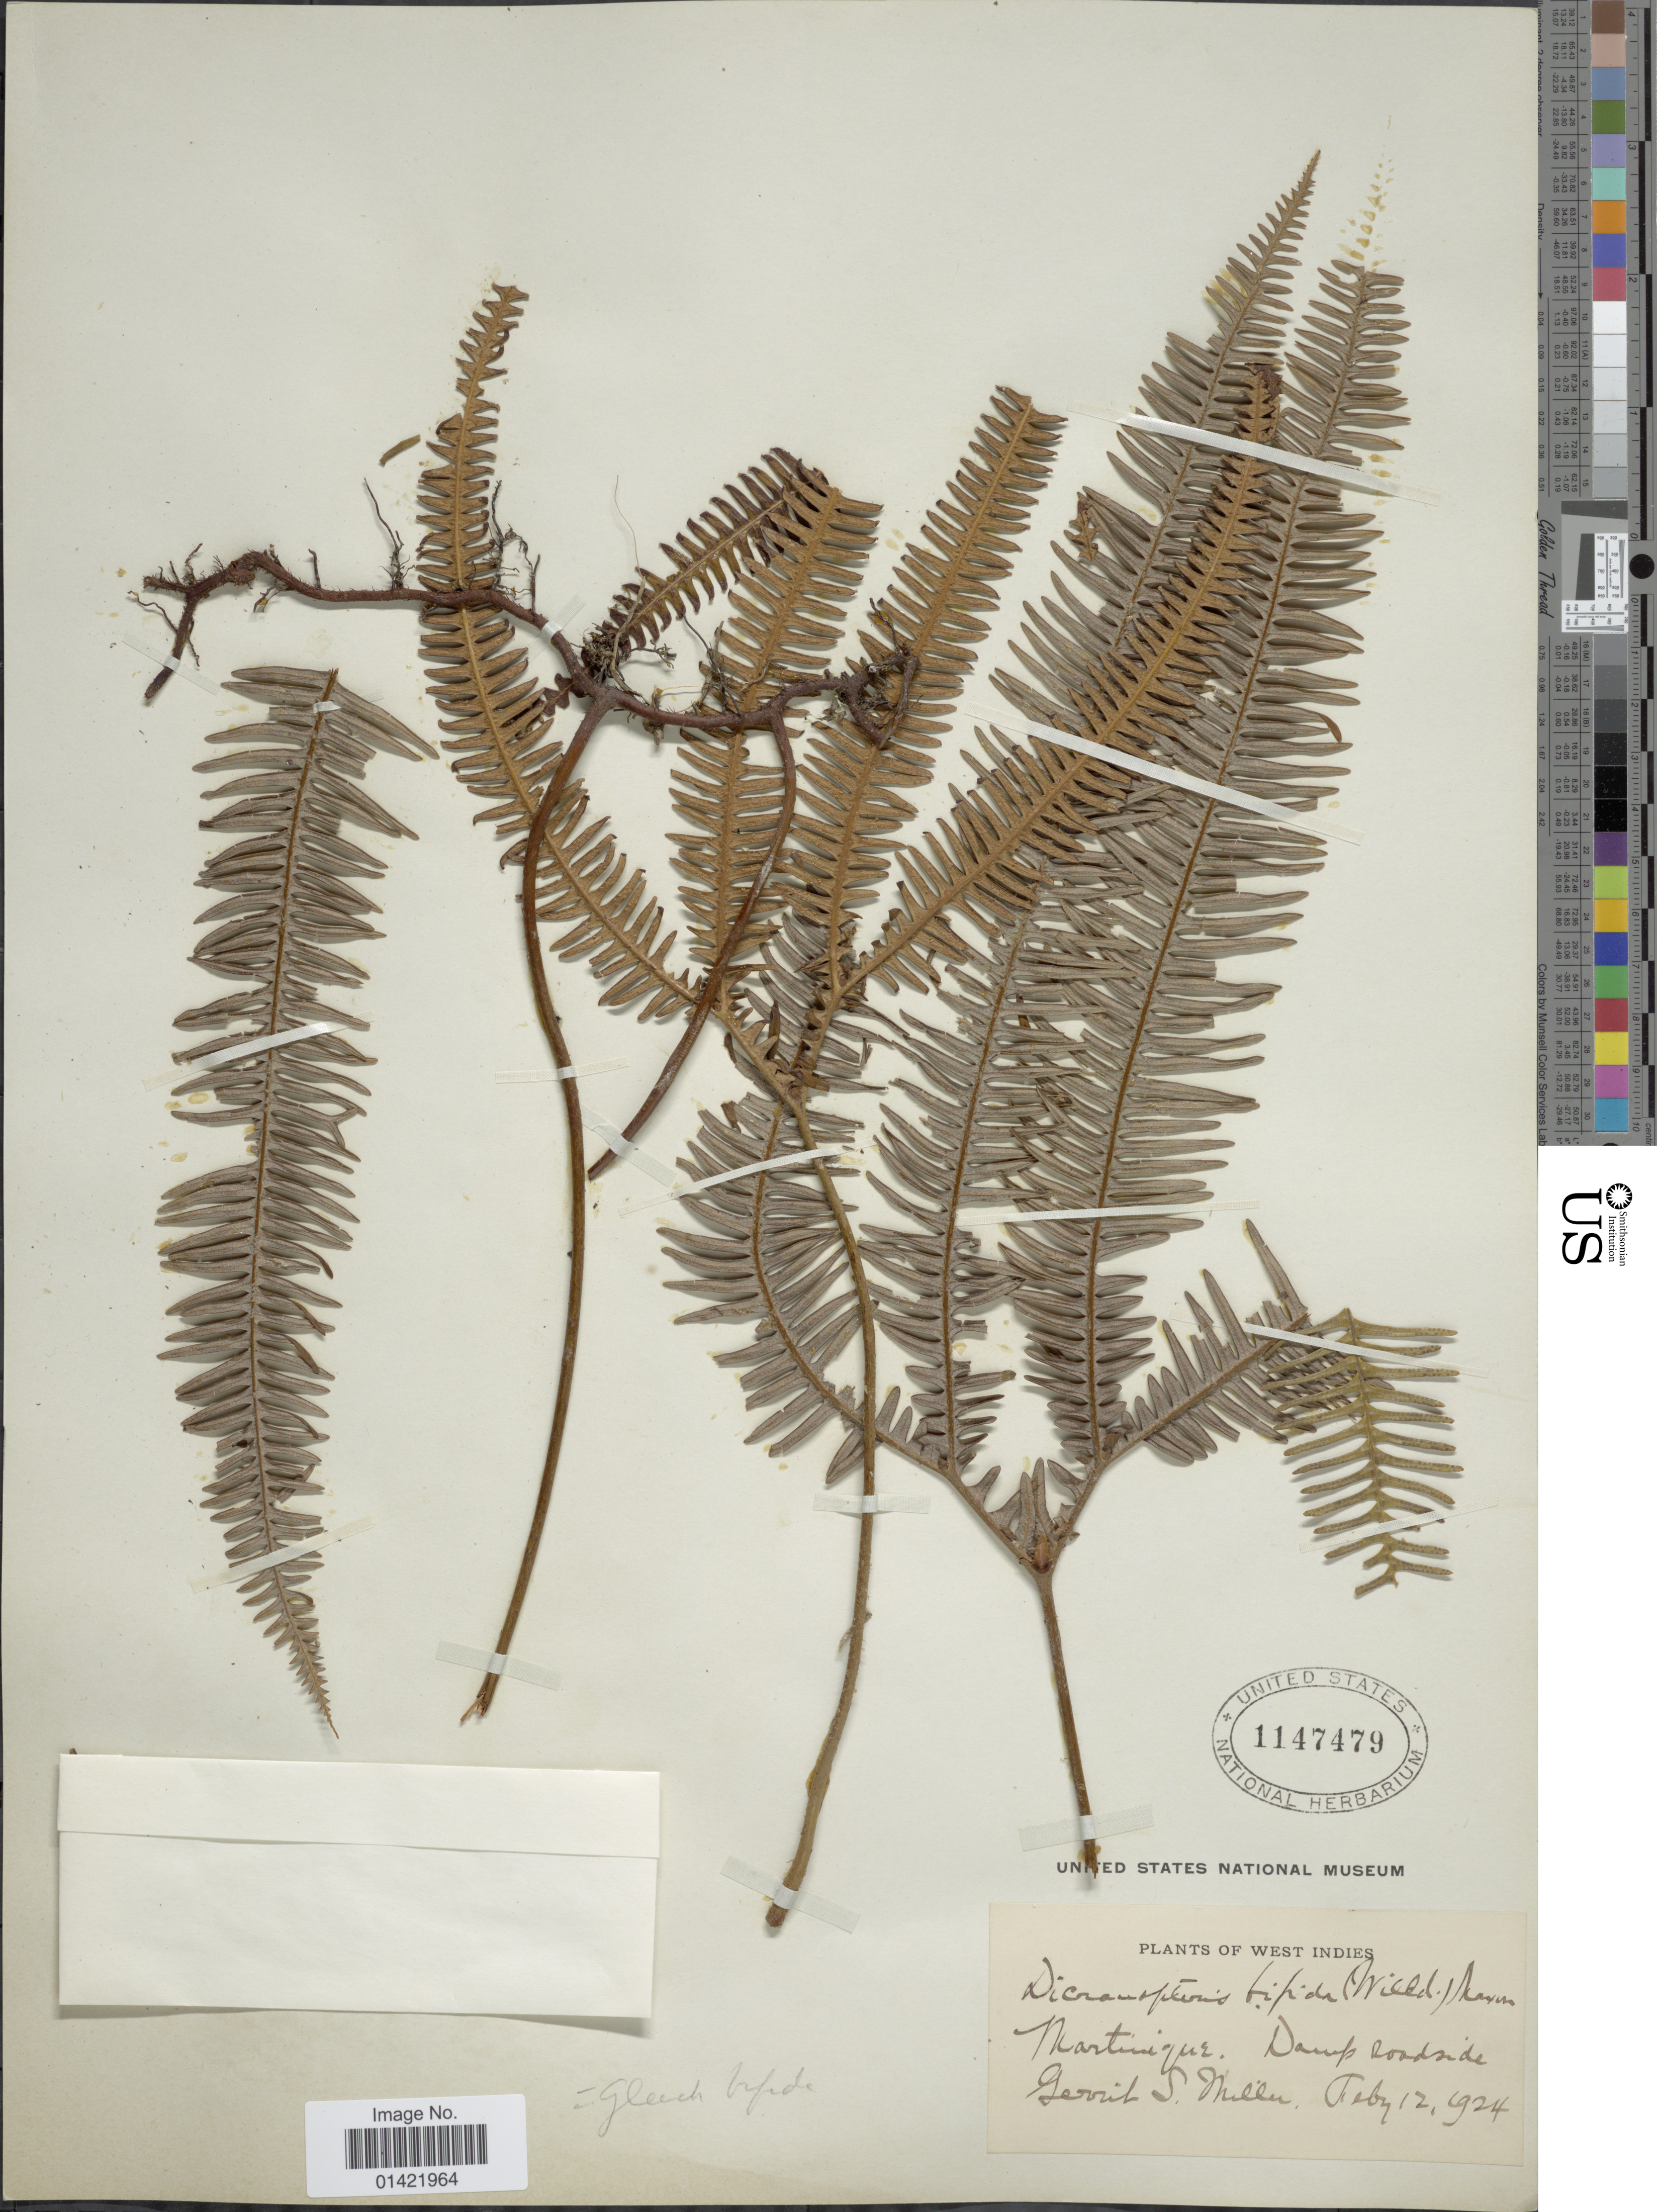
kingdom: Plantae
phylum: Tracheophyta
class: Polypodiopsida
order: Gleicheniales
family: Gleicheniaceae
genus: Sticherus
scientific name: Sticherus bifidus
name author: (Willd.) Ching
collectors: G. S. Miller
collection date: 1924-02-12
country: Martinique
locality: West Indies. Damp roadside.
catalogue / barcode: US 1147479